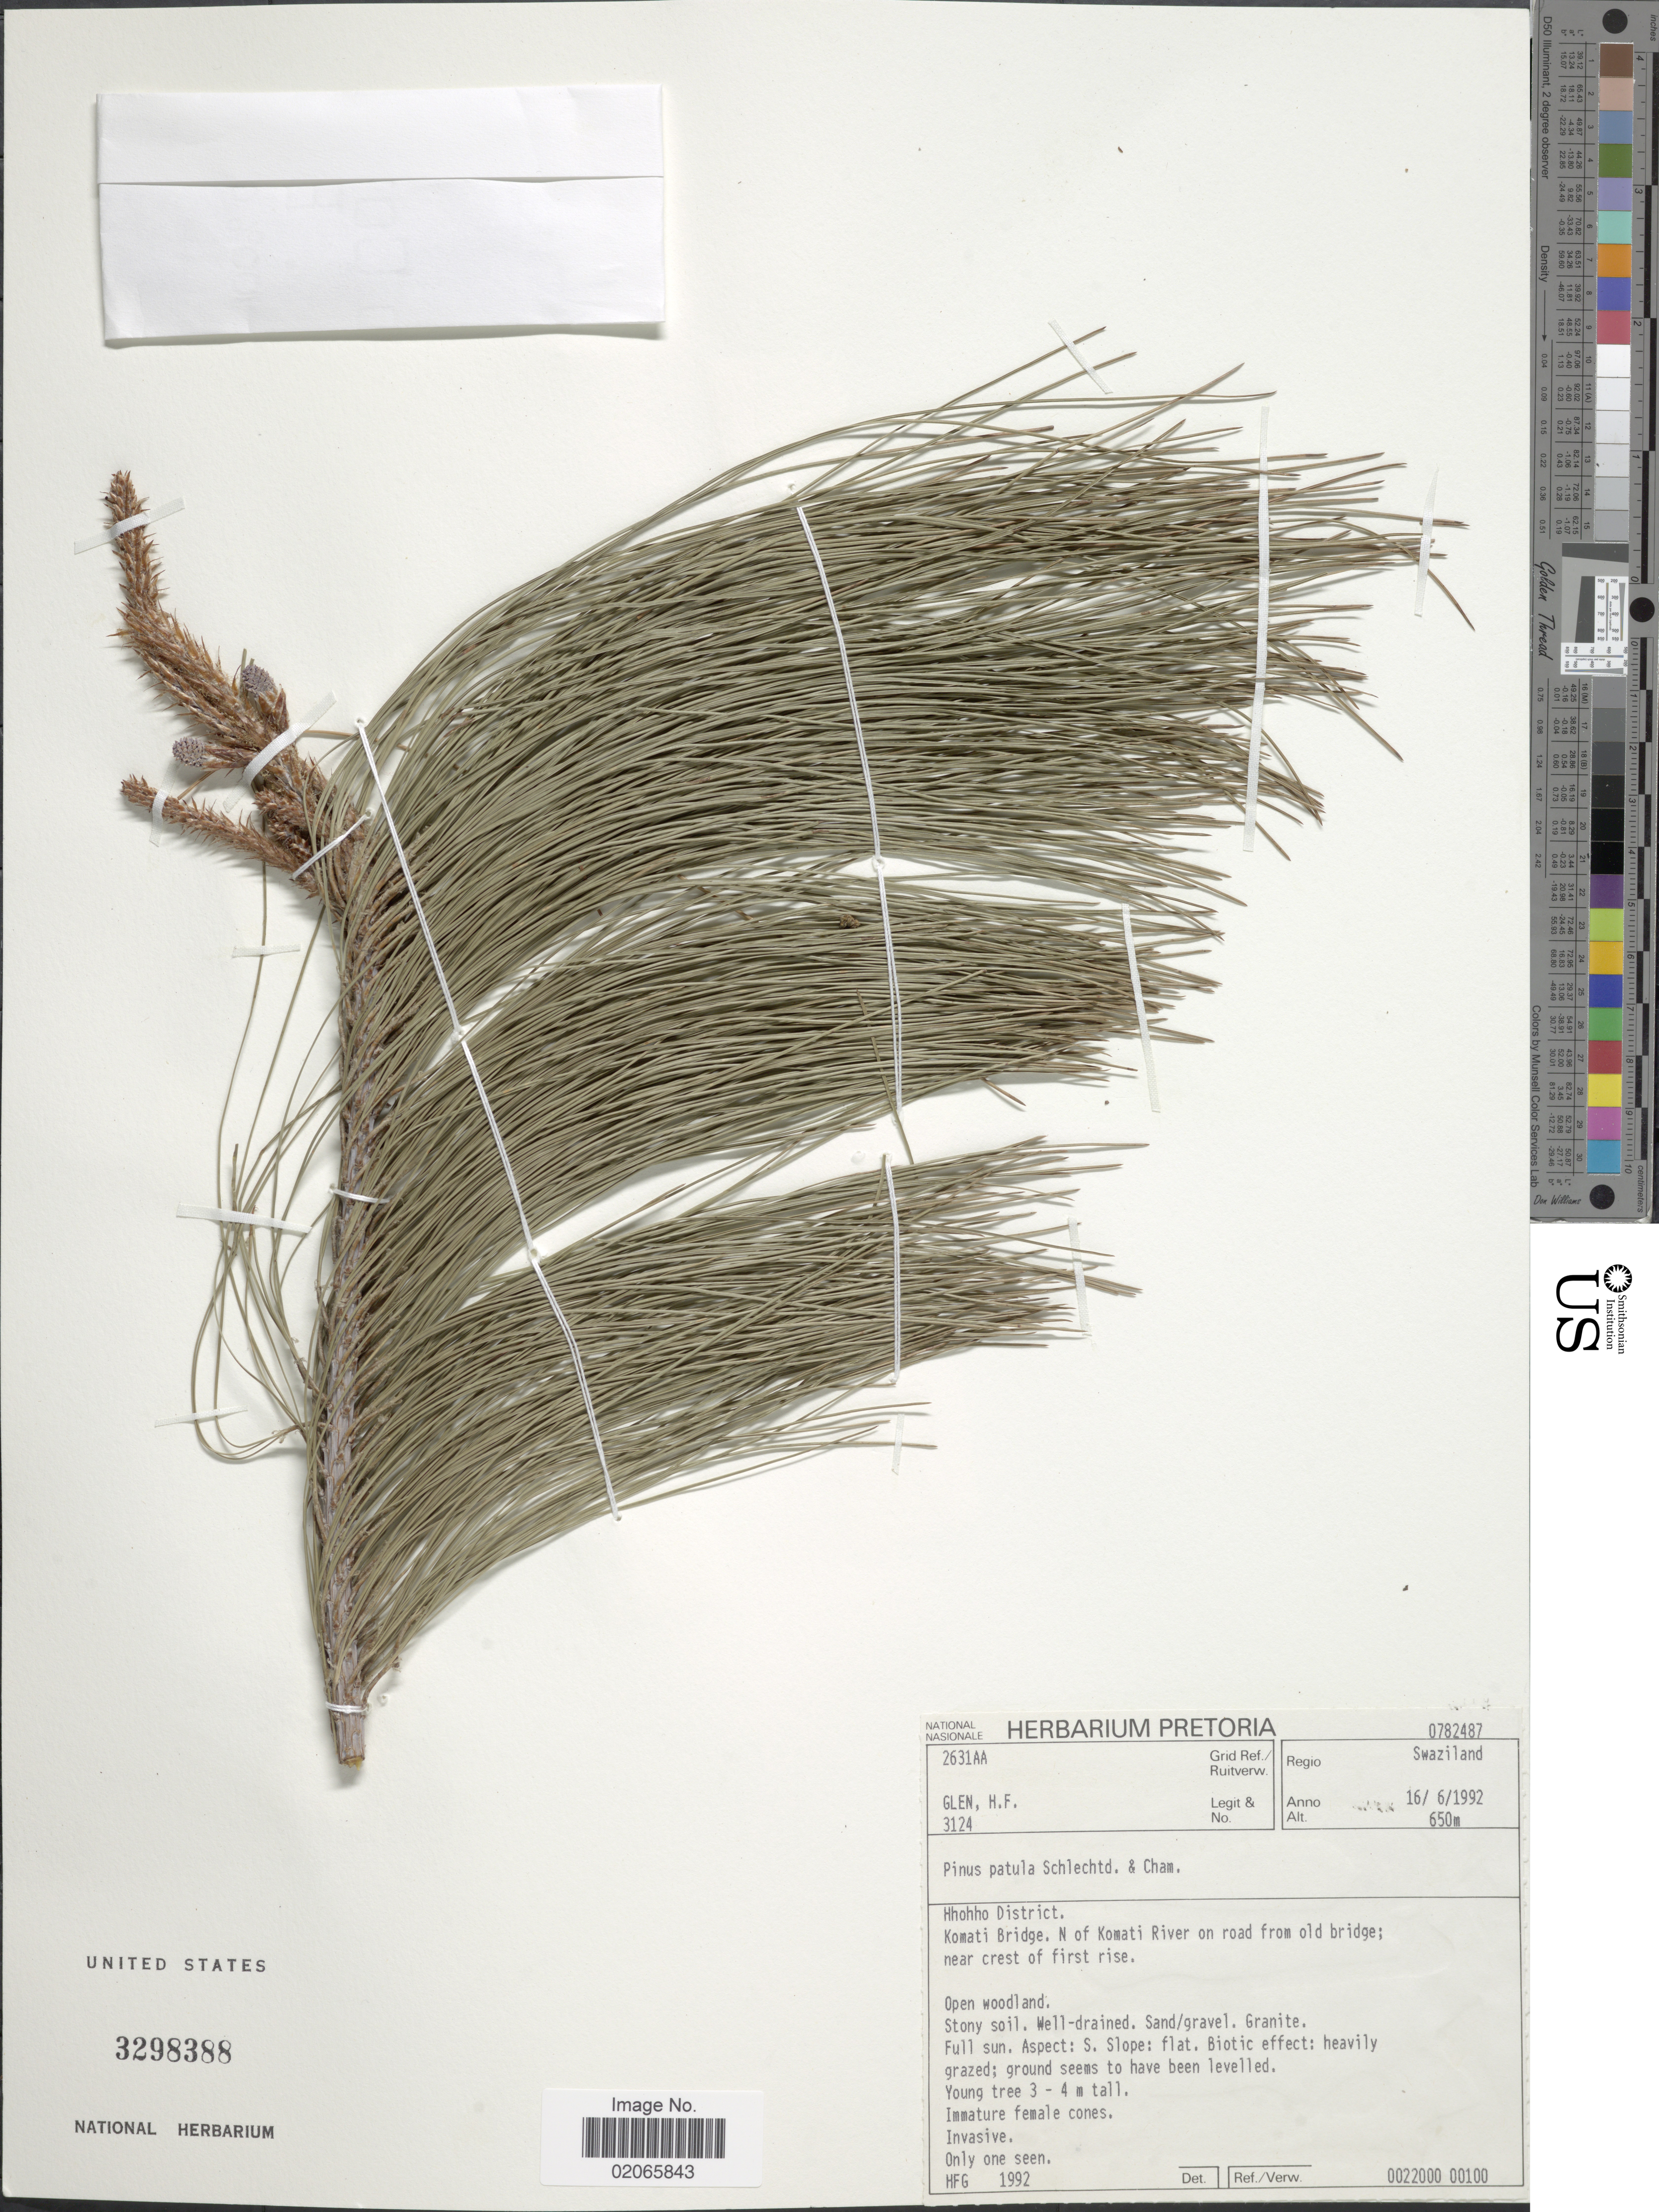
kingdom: Plantae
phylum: Tracheophyta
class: Pinopsida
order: Pinales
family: Pinaceae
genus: Pinus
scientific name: Pinus patula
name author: Schltdl. & Cham.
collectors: H. F. Glen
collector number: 3124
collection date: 1992-06-16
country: Eswatini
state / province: Hhohho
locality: Komati Bridge. N of Komati River on road from old bridge; near crest of first rise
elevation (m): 650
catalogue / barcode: US 3298388